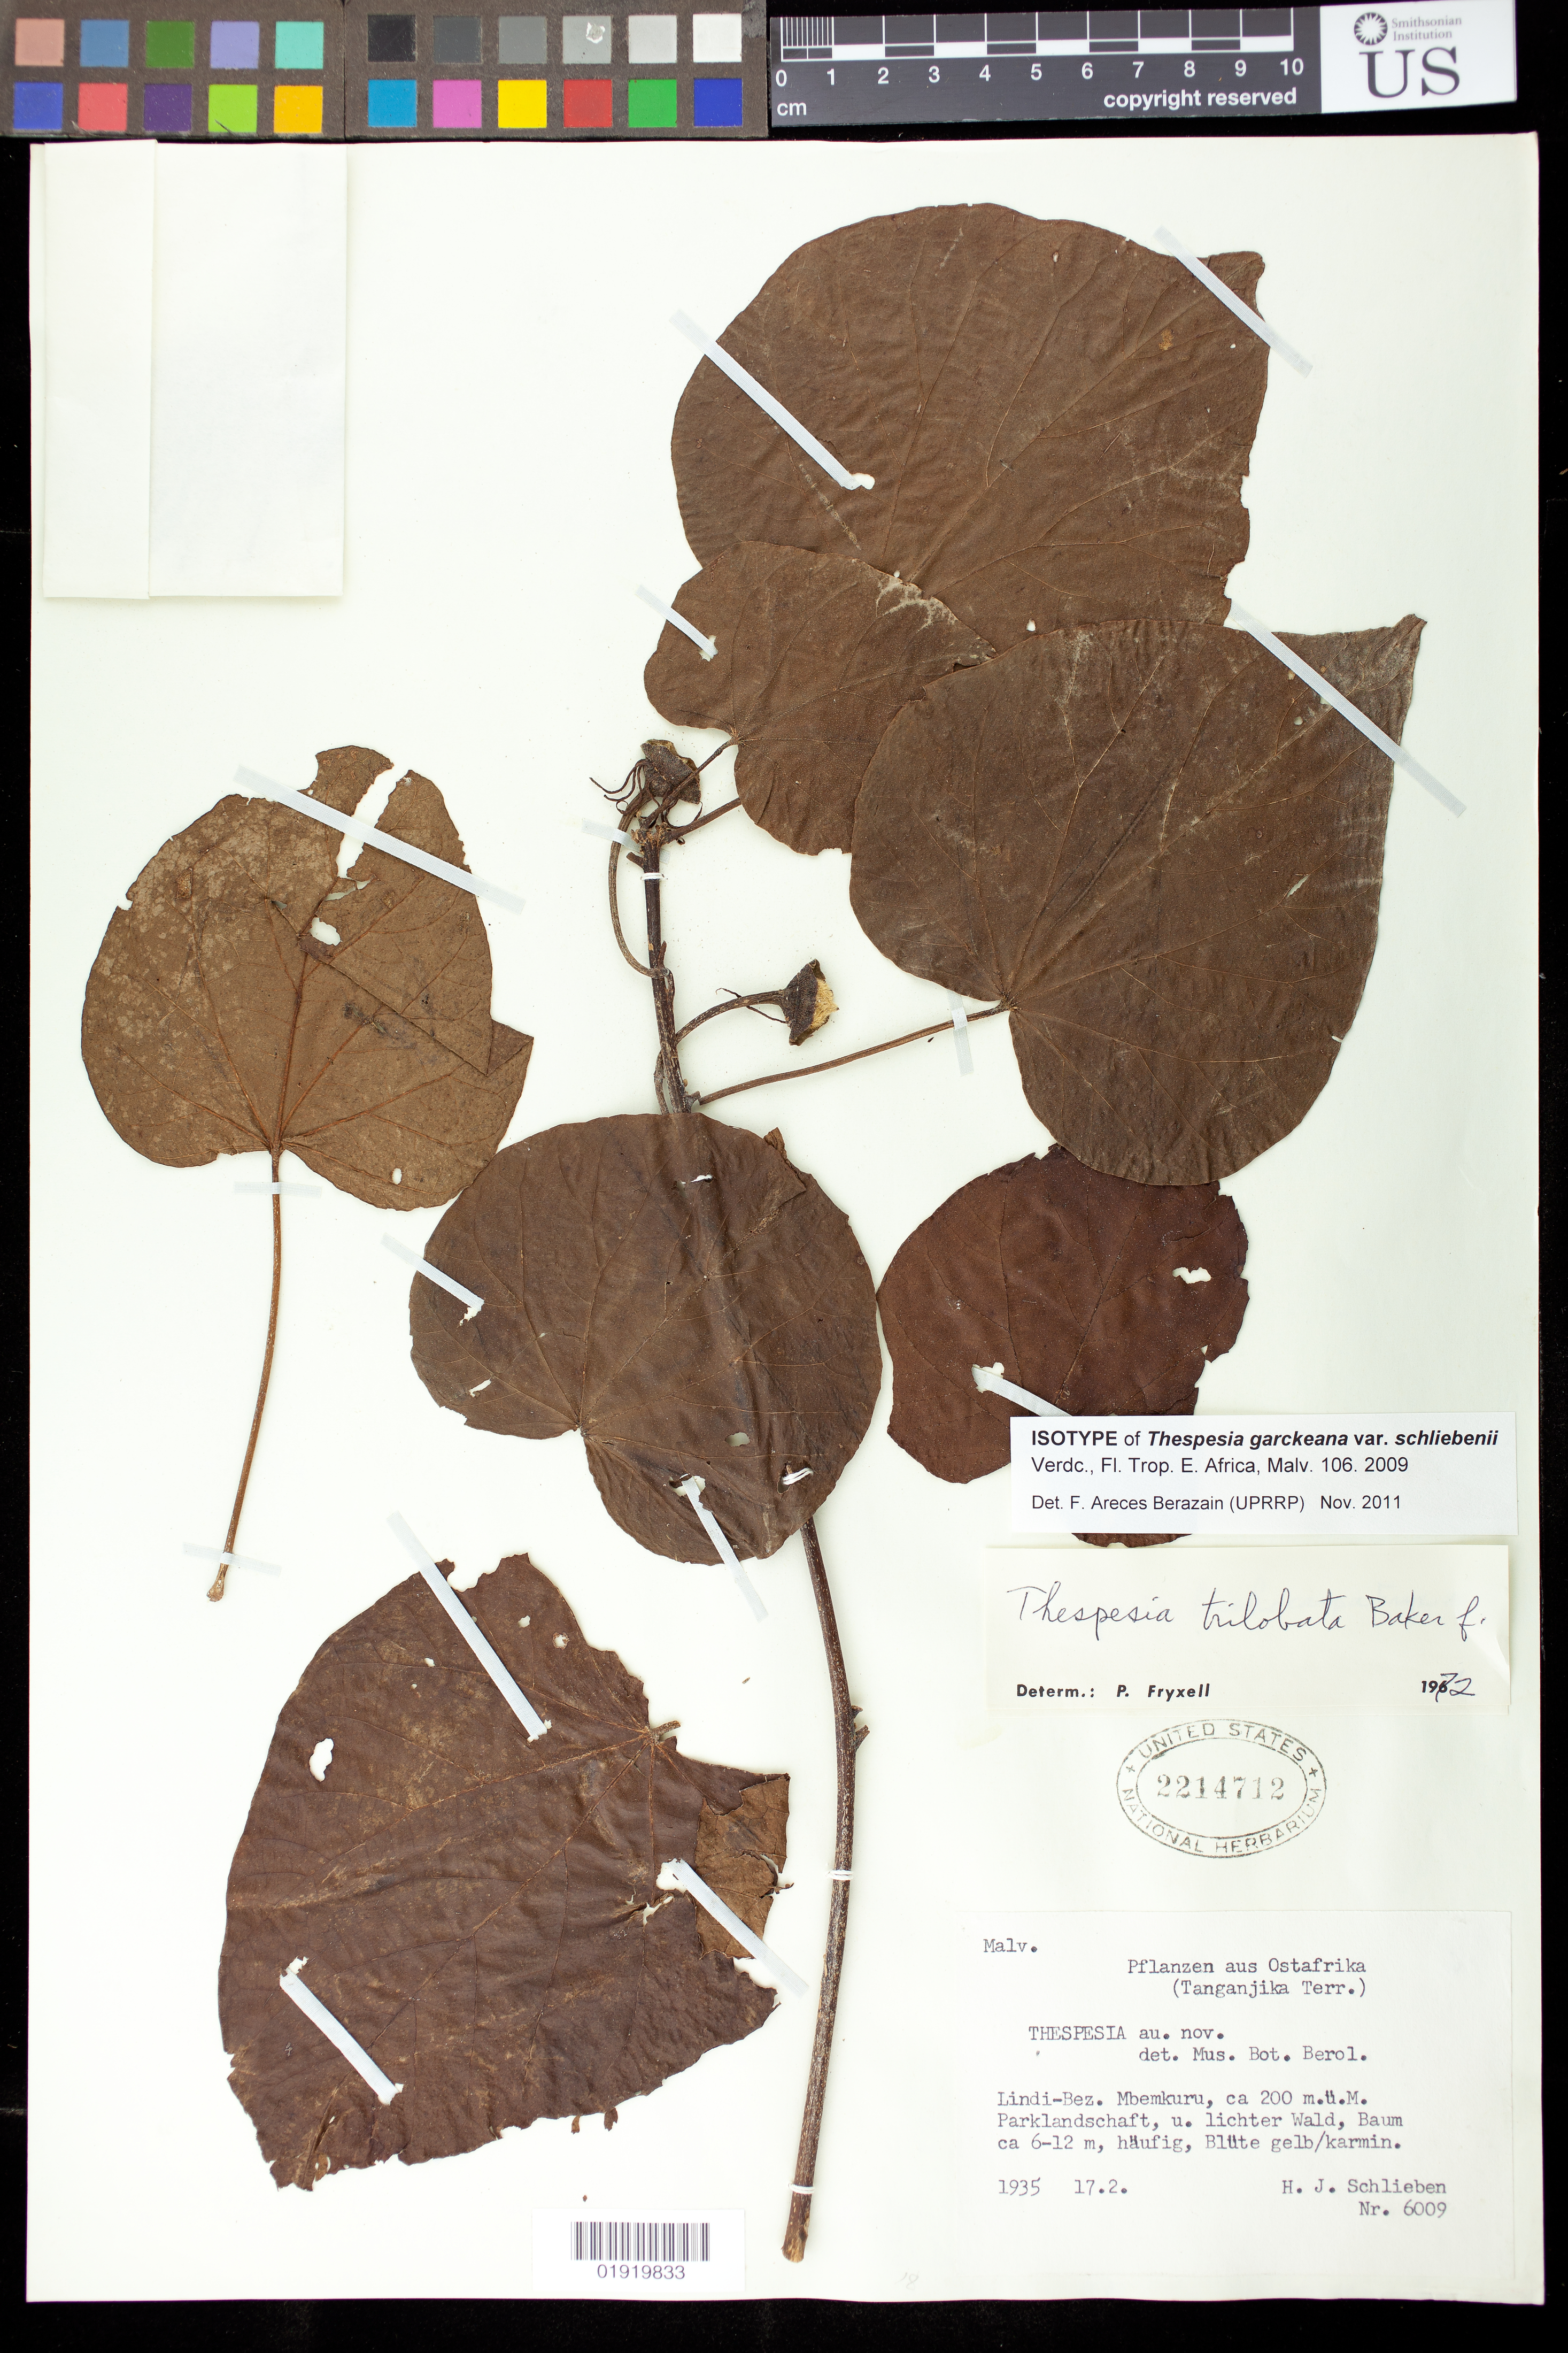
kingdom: Plantae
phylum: Tracheophyta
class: Magnoliopsida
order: Malvales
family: Malvaceae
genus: Thespesia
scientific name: Thespesia garckeana var. schliebenii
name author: Verdc.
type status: Isotype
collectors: H. J. Schlieben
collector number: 6009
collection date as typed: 1935 17. 2.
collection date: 1935-02-17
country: Tanzania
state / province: Lindi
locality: Ostafrika. Lindi-Bez. Mbemkuru, ca. 200 m. u. M. Parklandschaft, u. lichtner Wa.d, Baum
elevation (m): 200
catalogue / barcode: US 2214712